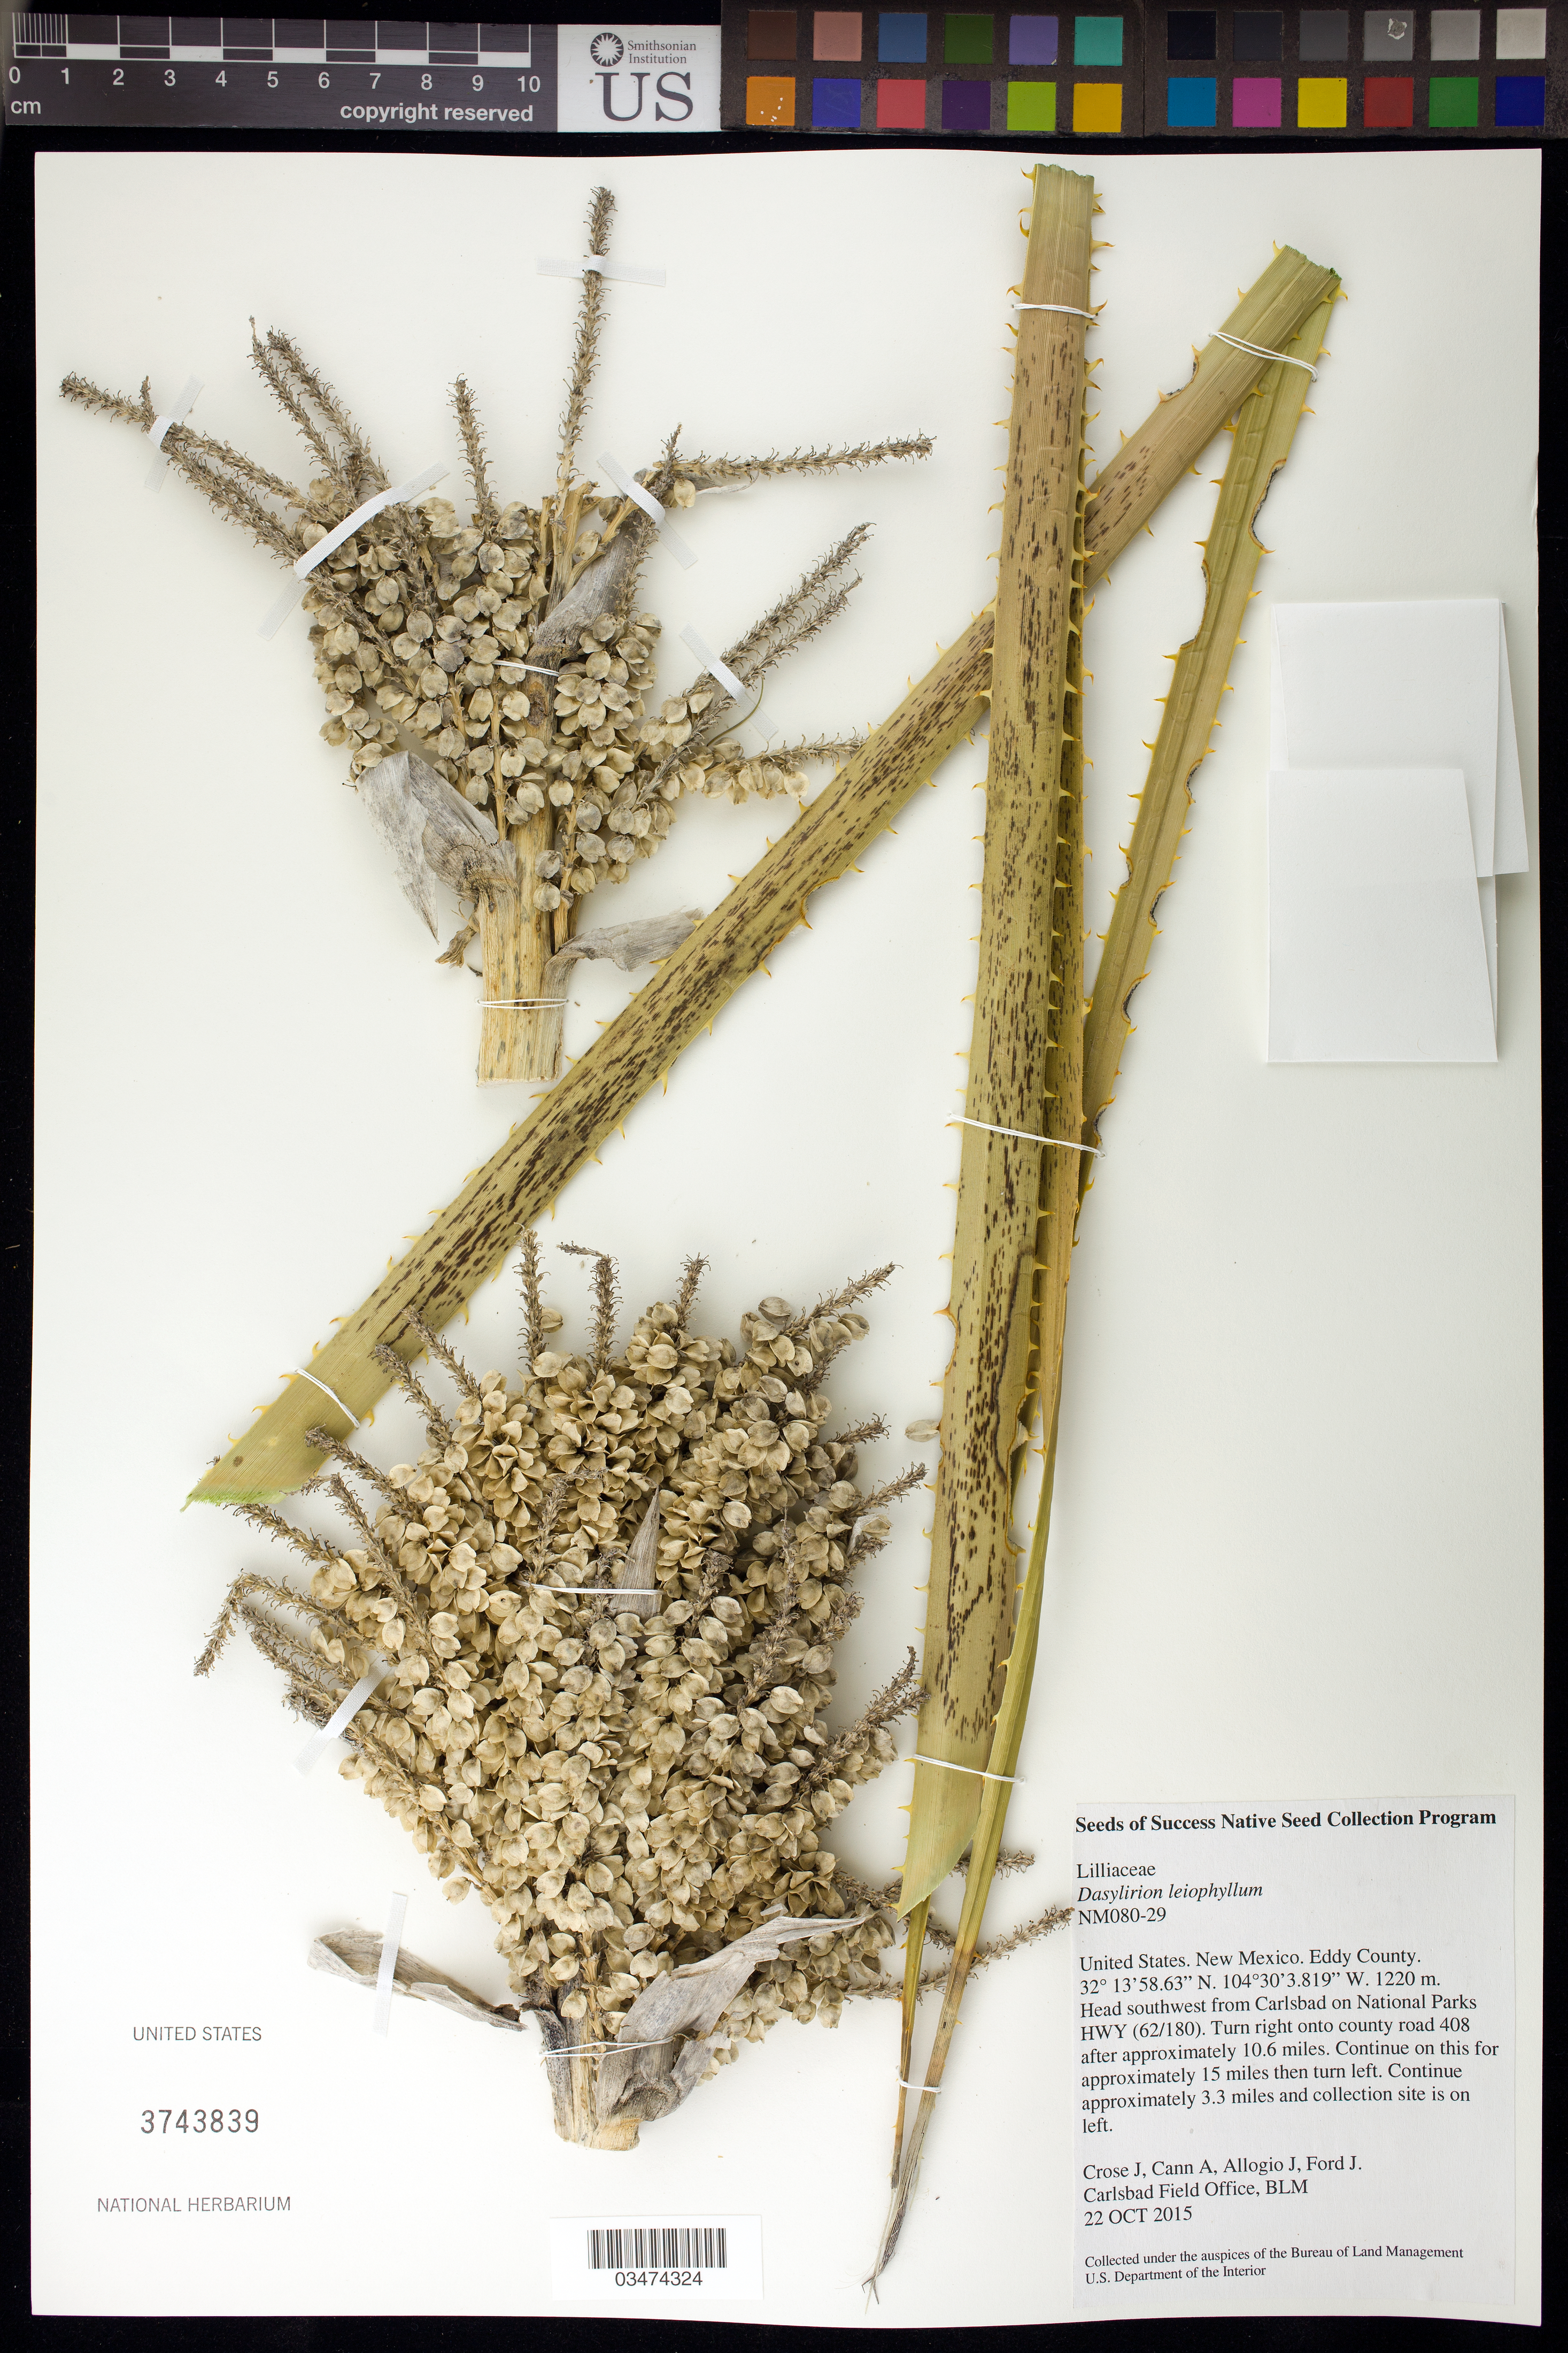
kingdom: Plantae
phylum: Tracheophyta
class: Liliopsida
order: Asparagales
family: Asparagaceae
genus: Dasylirion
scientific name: Dasylirion leiophyllum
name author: Engelm. ex Trel.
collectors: J. Crose, A. Cann, J. Allogio & J. Ford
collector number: NM080-29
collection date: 2015-10-22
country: United States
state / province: New Mexico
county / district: Eddy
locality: Head SW from Carlsbad on National Parks Hwy (62/180), turn onto county rd. 408 after 10.6 mil, continue for 15 mi. and turn left for 3.3 mi.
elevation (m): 1220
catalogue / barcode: US 3743839